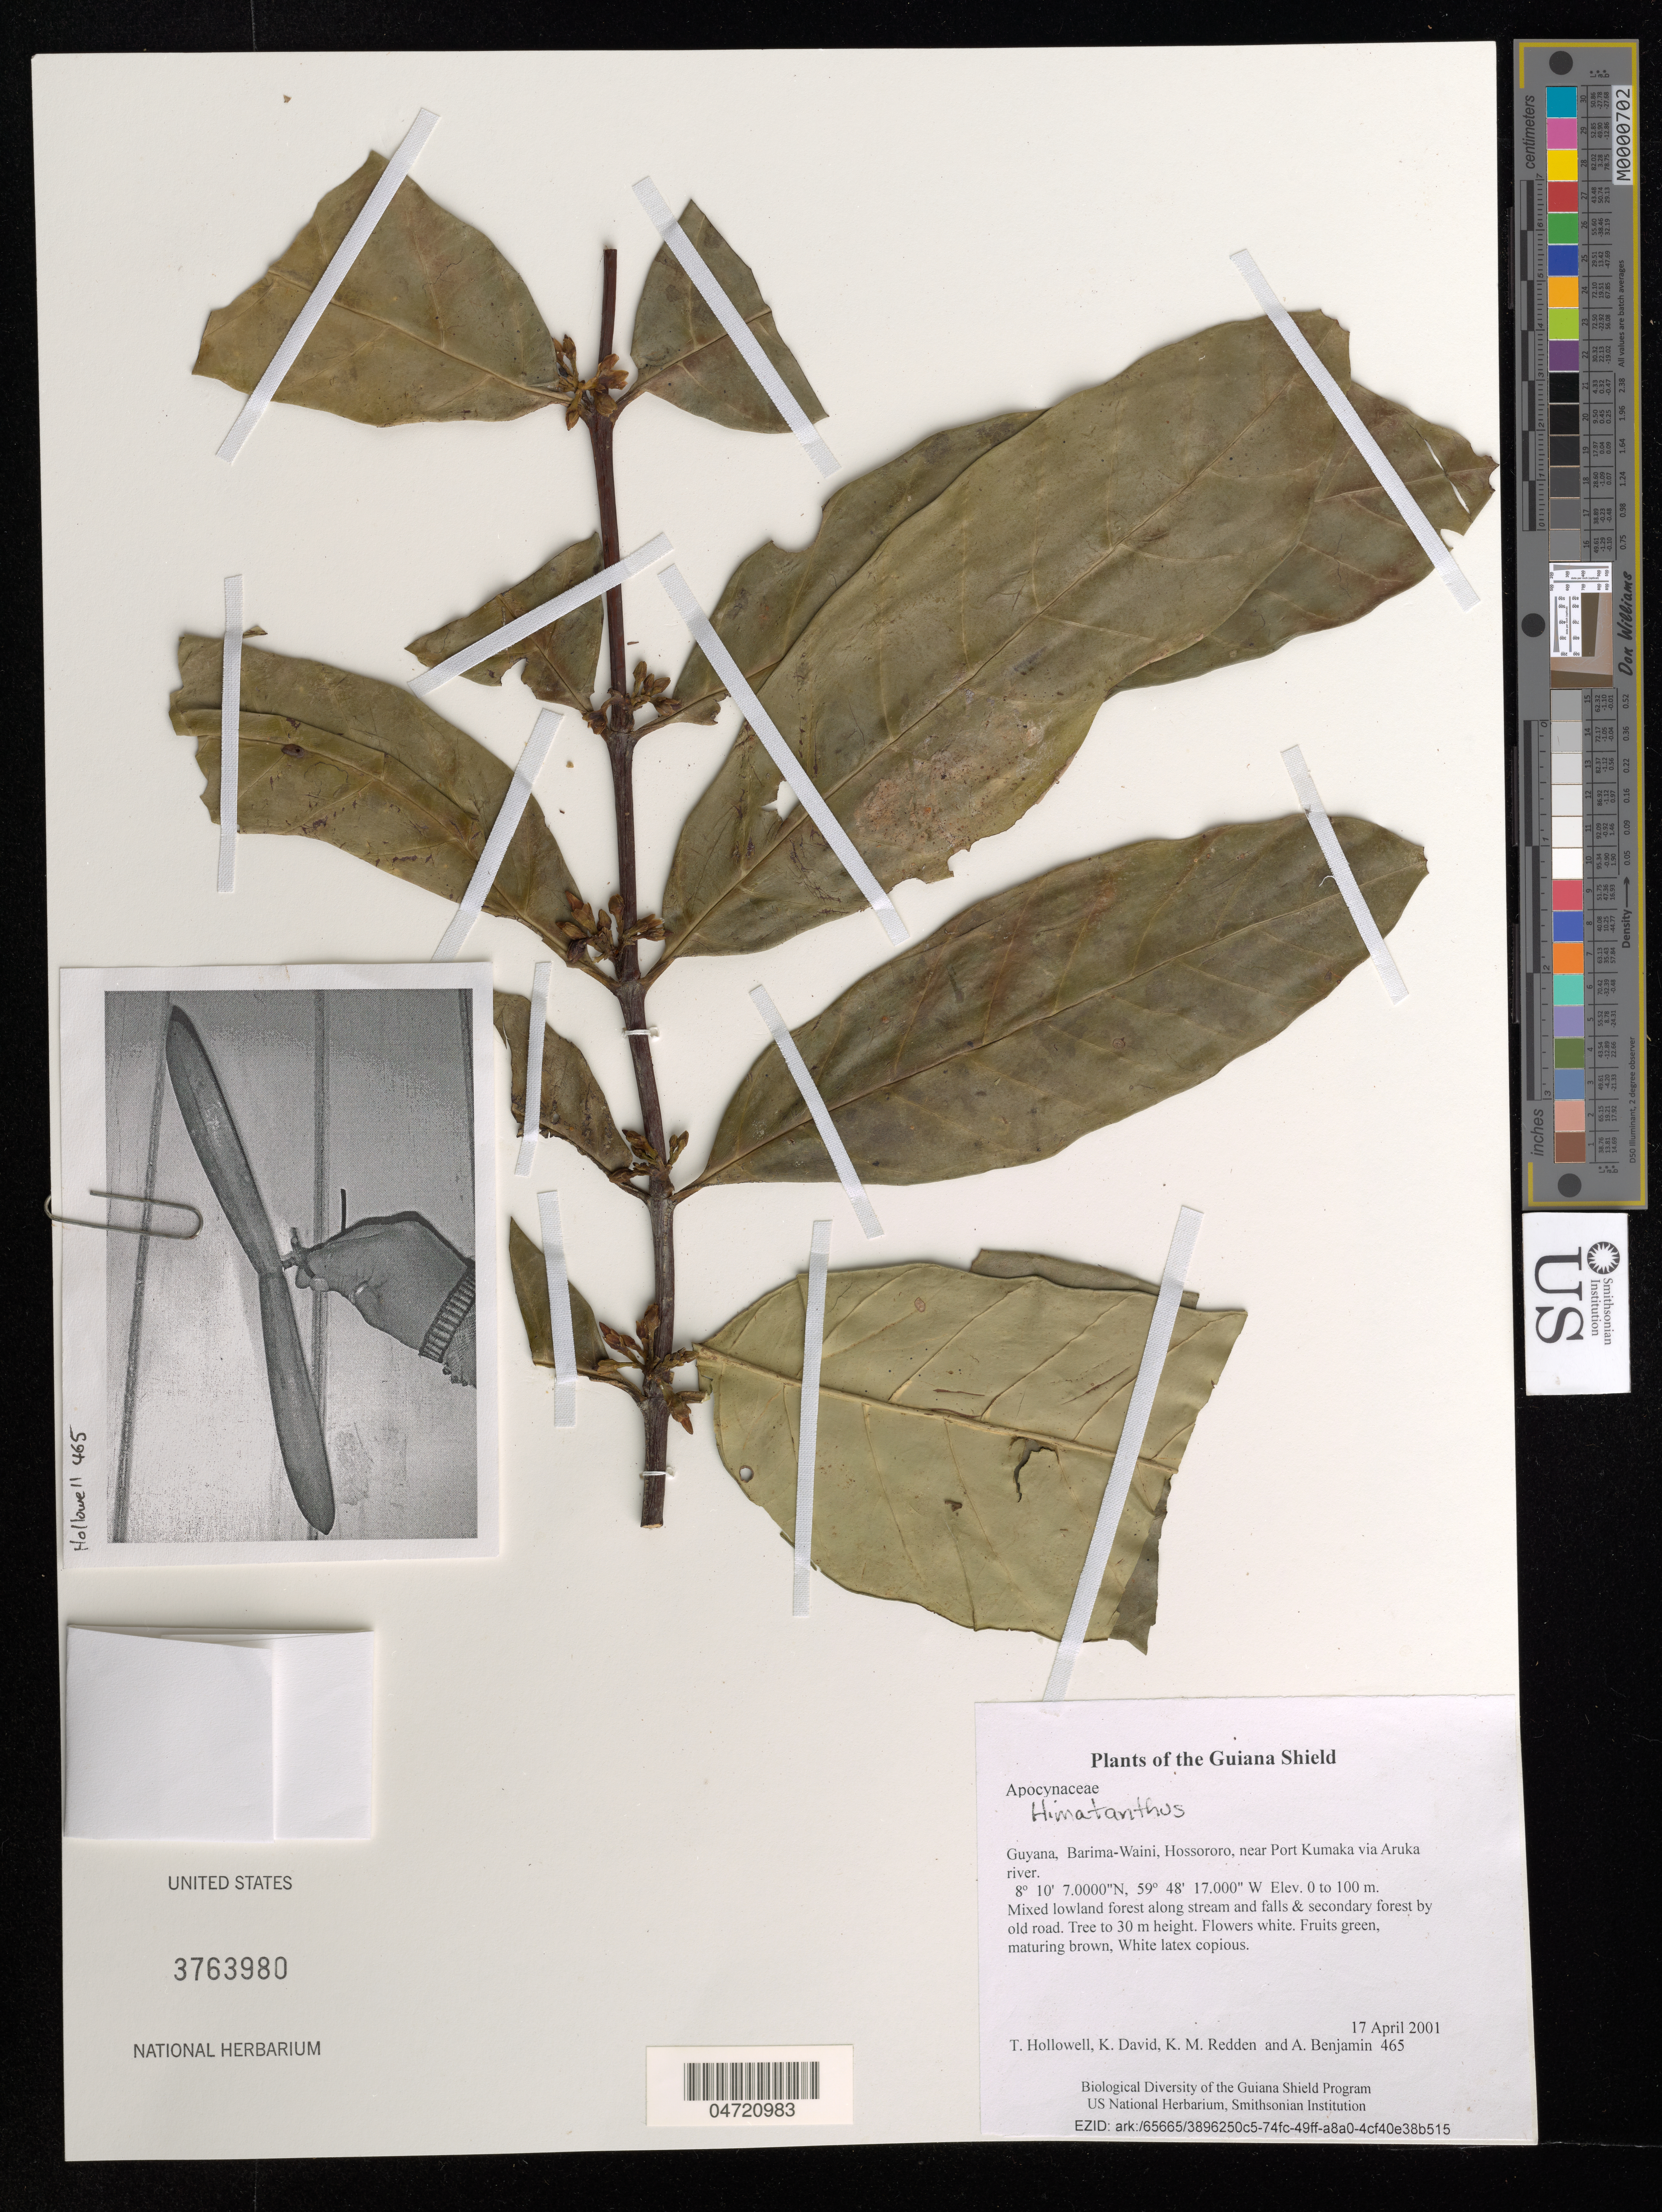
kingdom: Plantae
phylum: Tracheophyta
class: Magnoliopsida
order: Gentianales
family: Apocynaceae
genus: Himatanthus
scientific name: Himatanthus sp.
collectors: T. Hollowell, K. David, K. M. Redden & A. Benjamin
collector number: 465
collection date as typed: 17 April 2001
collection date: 2001-04-17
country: Guyana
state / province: Barima-Waini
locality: Hossororo, near Port Kumaka via Aruka river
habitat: Mixed lowland forest along stream and falls & secondary forest by old road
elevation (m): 0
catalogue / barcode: US 3763980